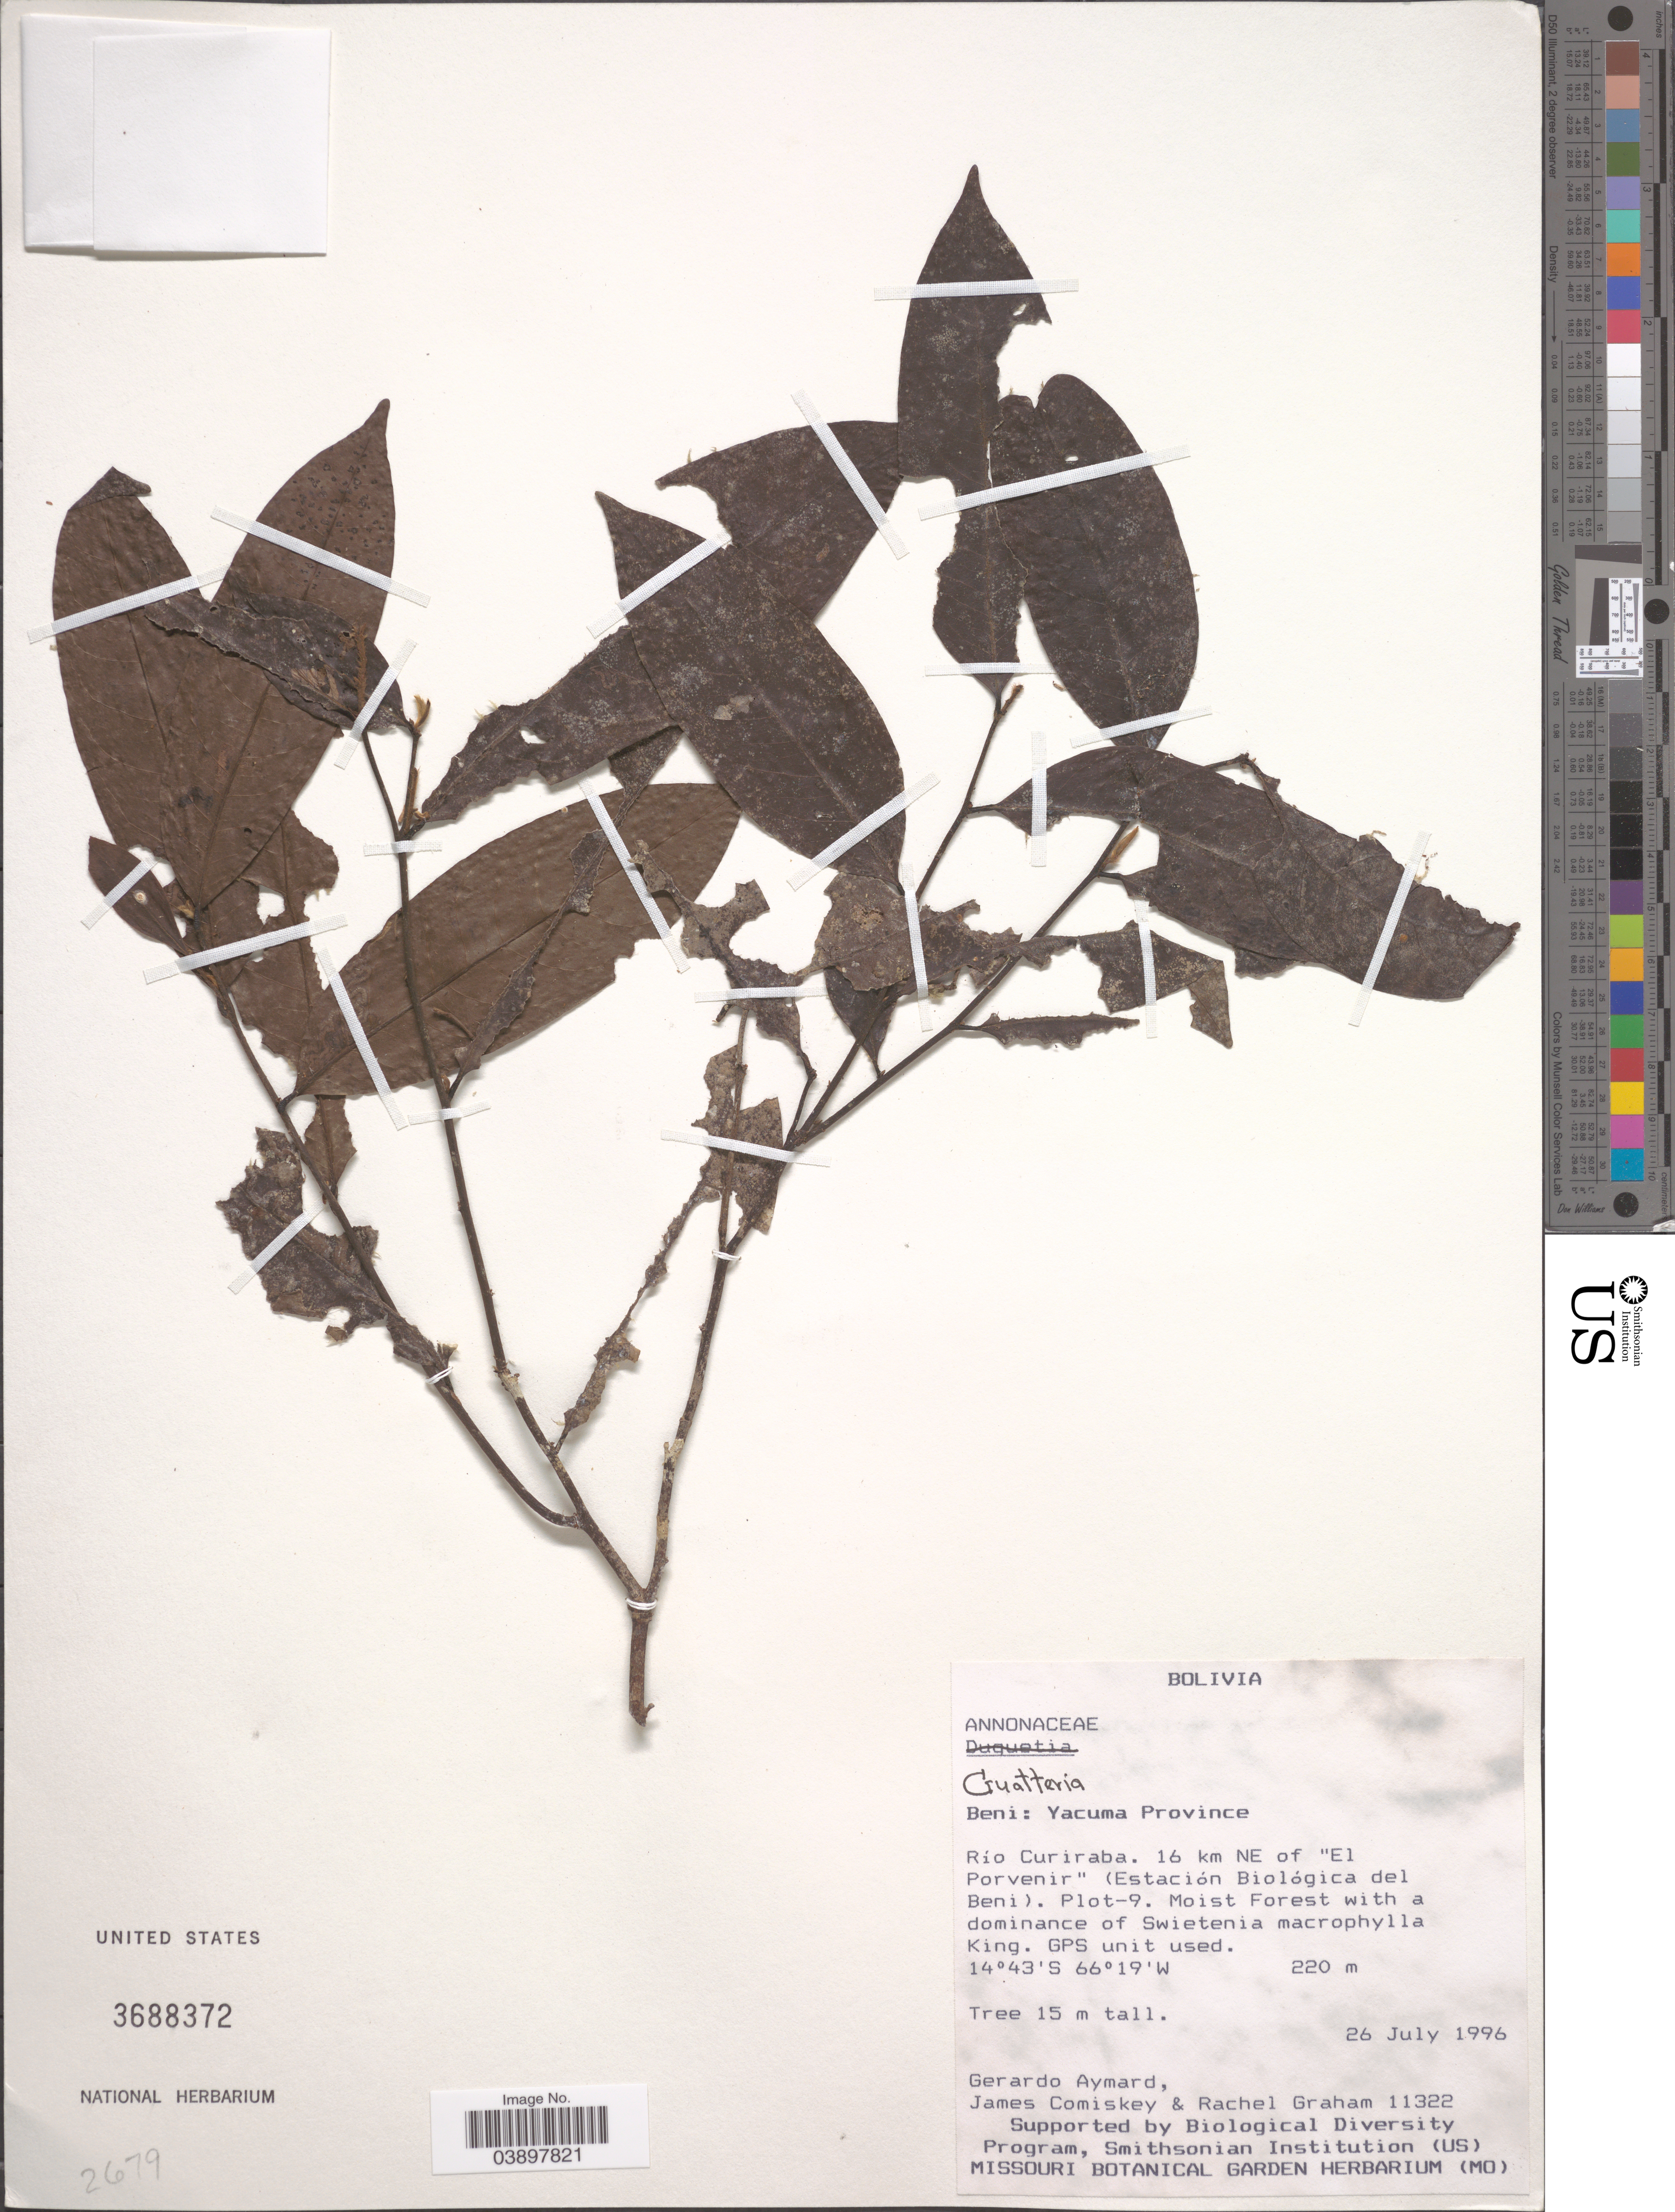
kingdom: Plantae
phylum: Tracheophyta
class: Magnoliopsida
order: Magnoliales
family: Annonaceae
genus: Guatteria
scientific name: Guatteria sp.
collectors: G. A. Aymard, J. A. Comiskey & R. Graham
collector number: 11322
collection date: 1996-07-26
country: Bolivia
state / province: Beni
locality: Yacuma Province. Río Curiraba. 16 km NE of "El Porvenir" (Estación Biológica del Beni). Plot-9.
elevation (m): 220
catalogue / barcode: US 3688372